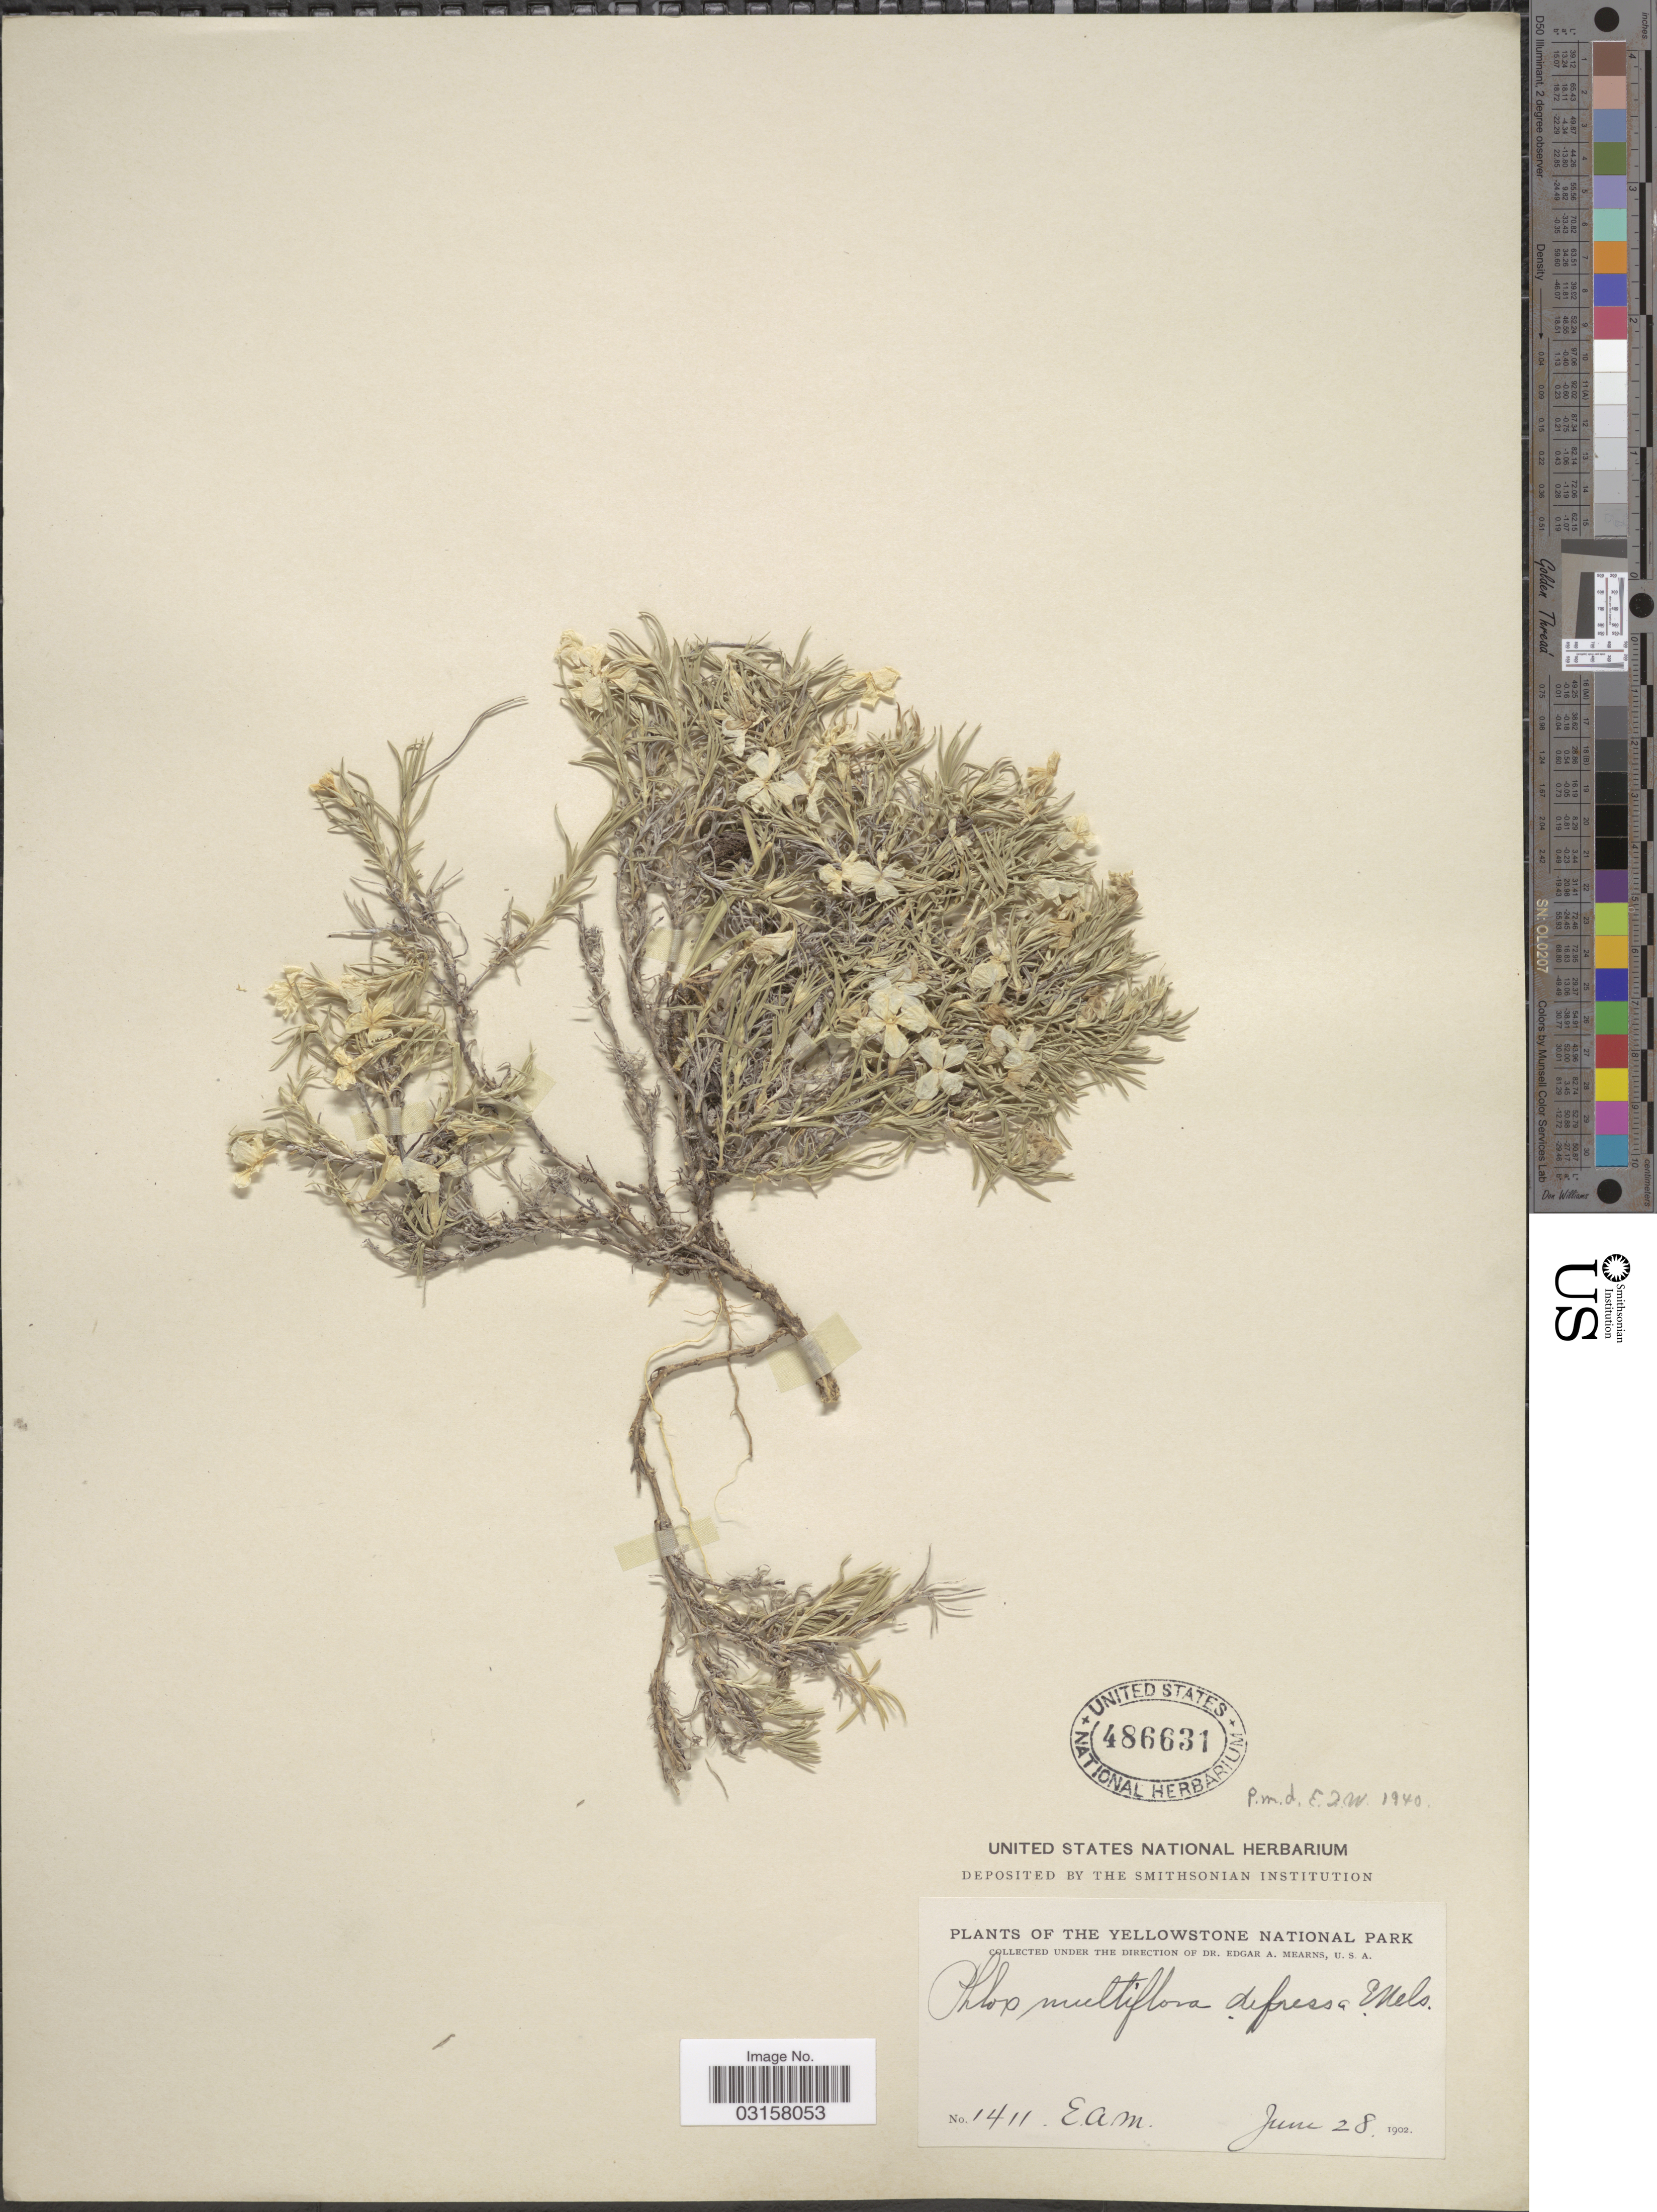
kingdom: Plantae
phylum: Tracheophyta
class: Magnoliopsida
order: Ericales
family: Polemoniaceae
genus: Phlox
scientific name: Phlox multiflora subsp. depressa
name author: (E.E. Nelson) Wherry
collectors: E. A. Mearns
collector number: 1411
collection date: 1902-06-28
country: United States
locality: The Yellowstone National Park.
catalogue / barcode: US 486631